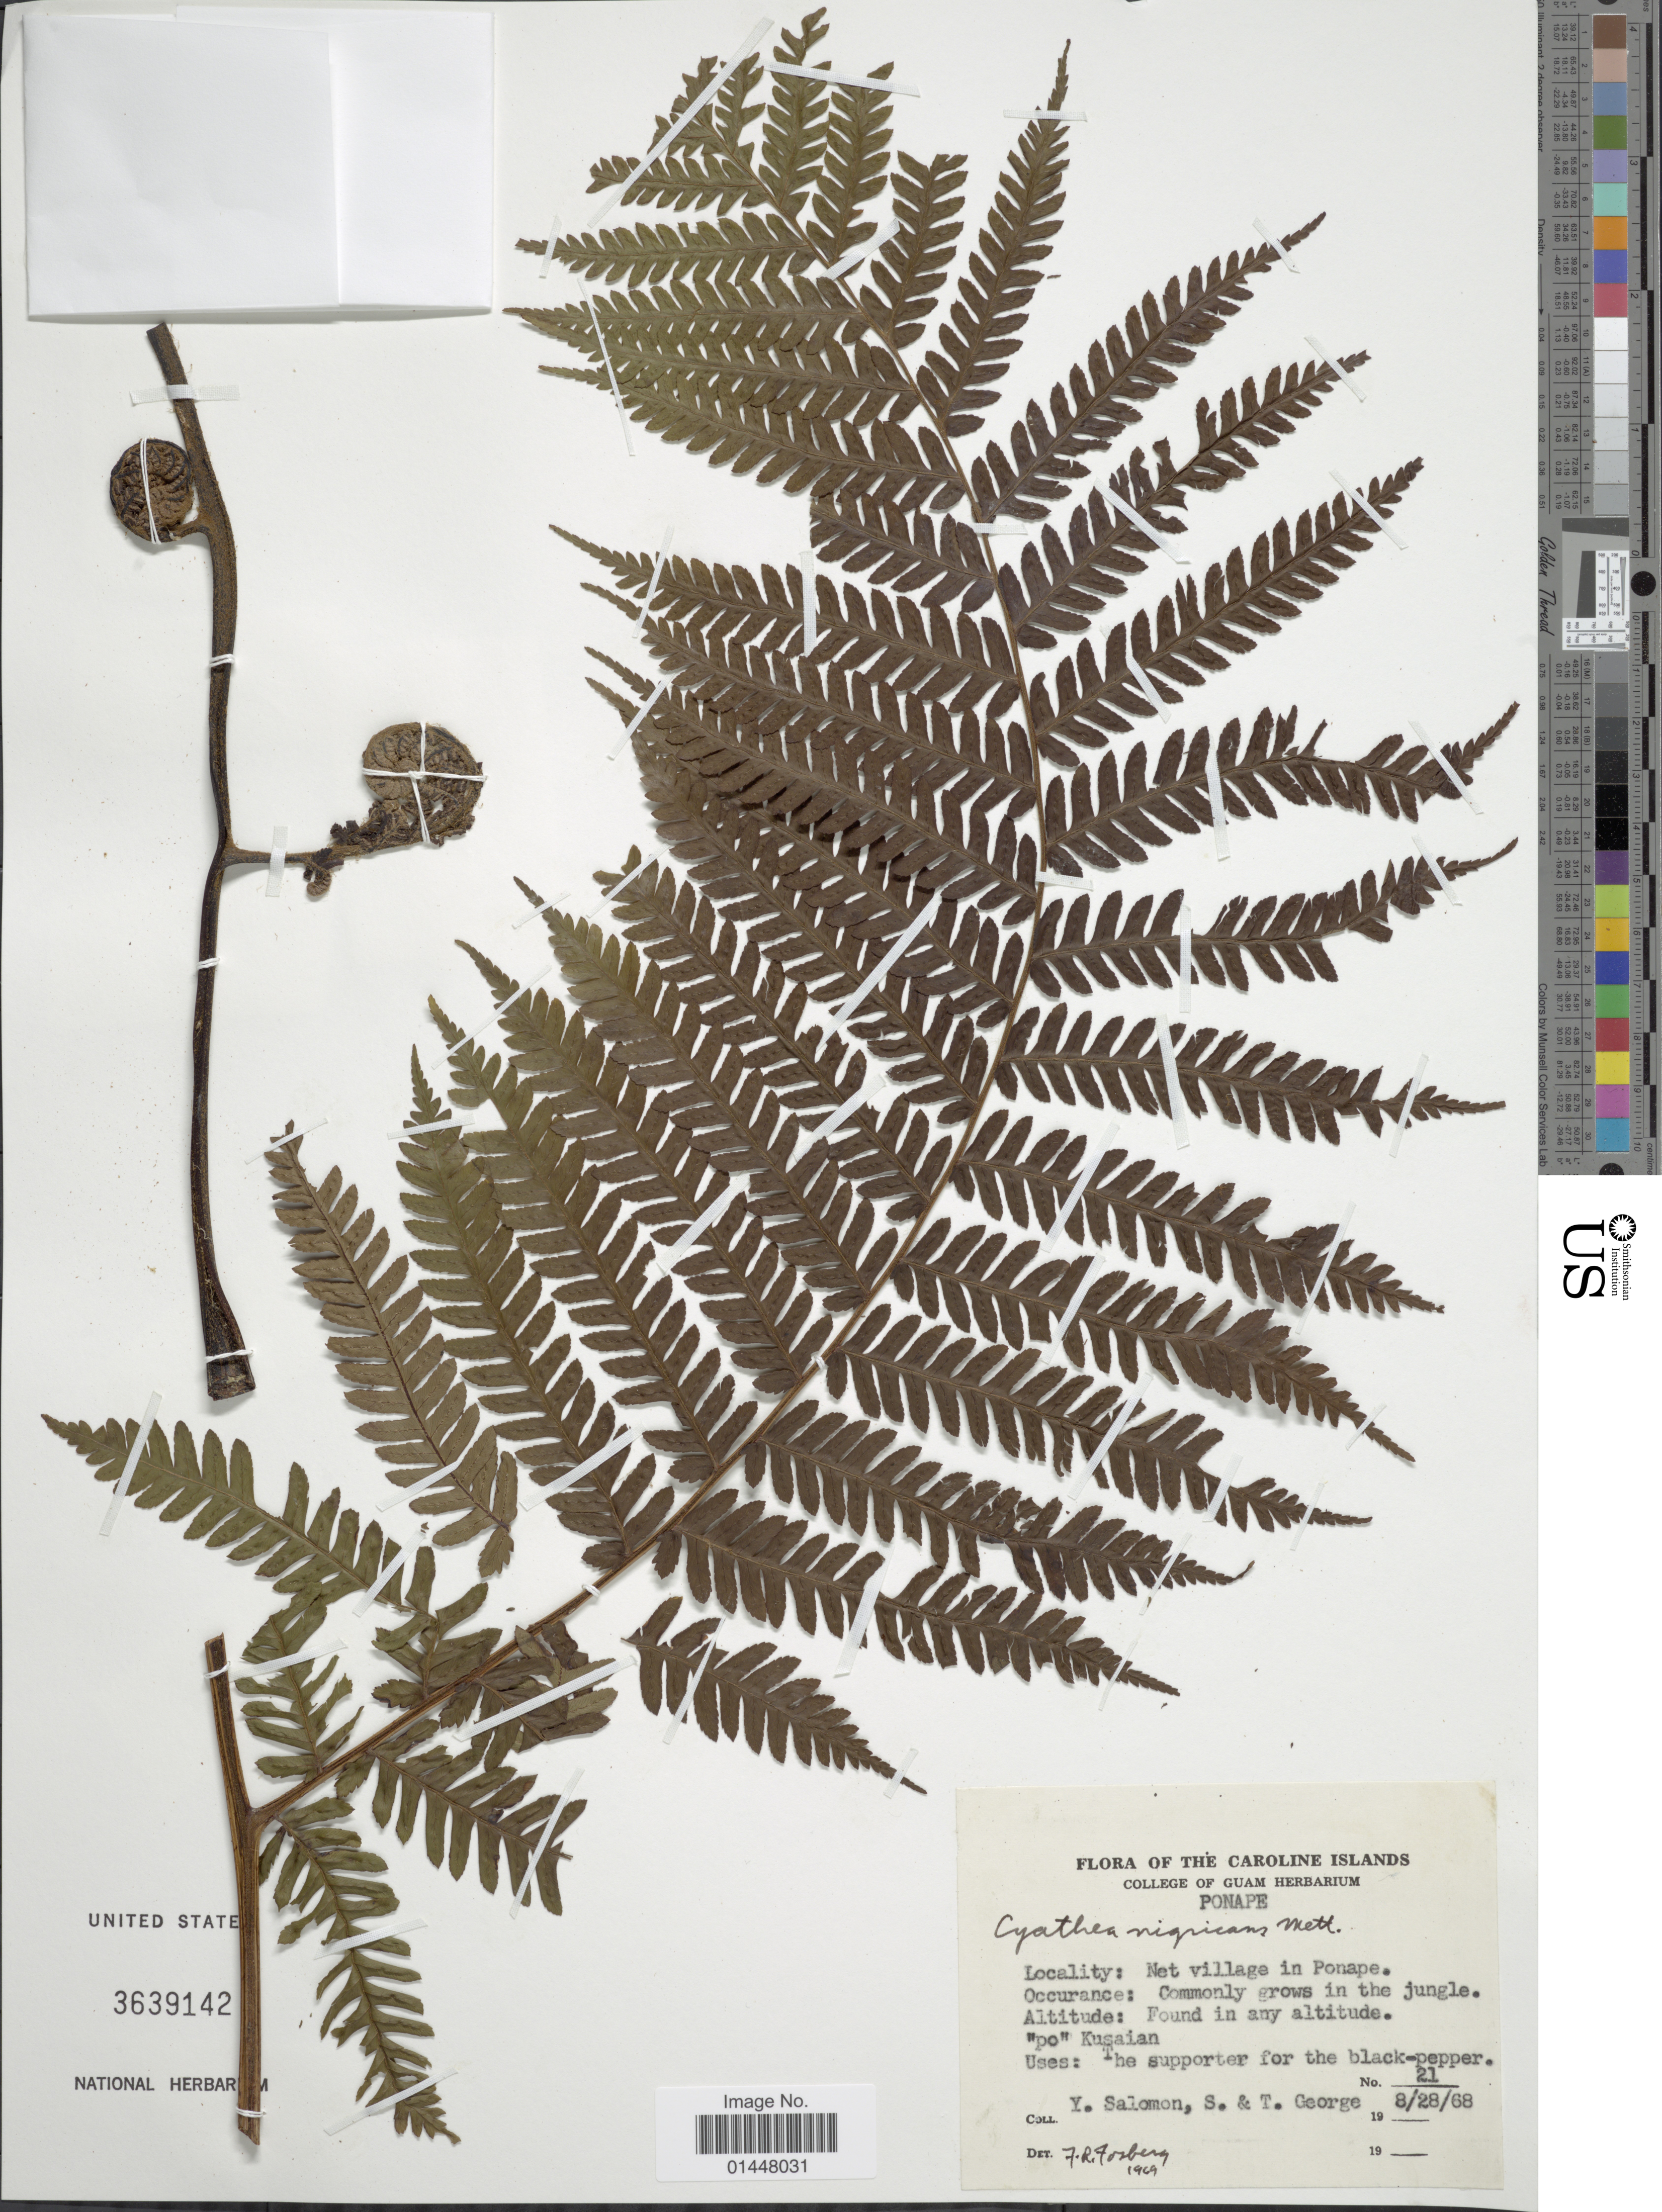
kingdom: Plantae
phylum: Tracheophyta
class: Polypodiopsida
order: Cyatheales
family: Cyatheaceae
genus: Sphaeropteris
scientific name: Sphaeropteris nigricans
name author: (Mett.) R.M. Tryon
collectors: S. Salomon, S. George & T. George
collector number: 21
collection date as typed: Transcribed d/m/y: 28/8/68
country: Micronesia, Federated States of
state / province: Pohnpei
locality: Net village in Ponape, The Caroline Islands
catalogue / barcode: US 3639142